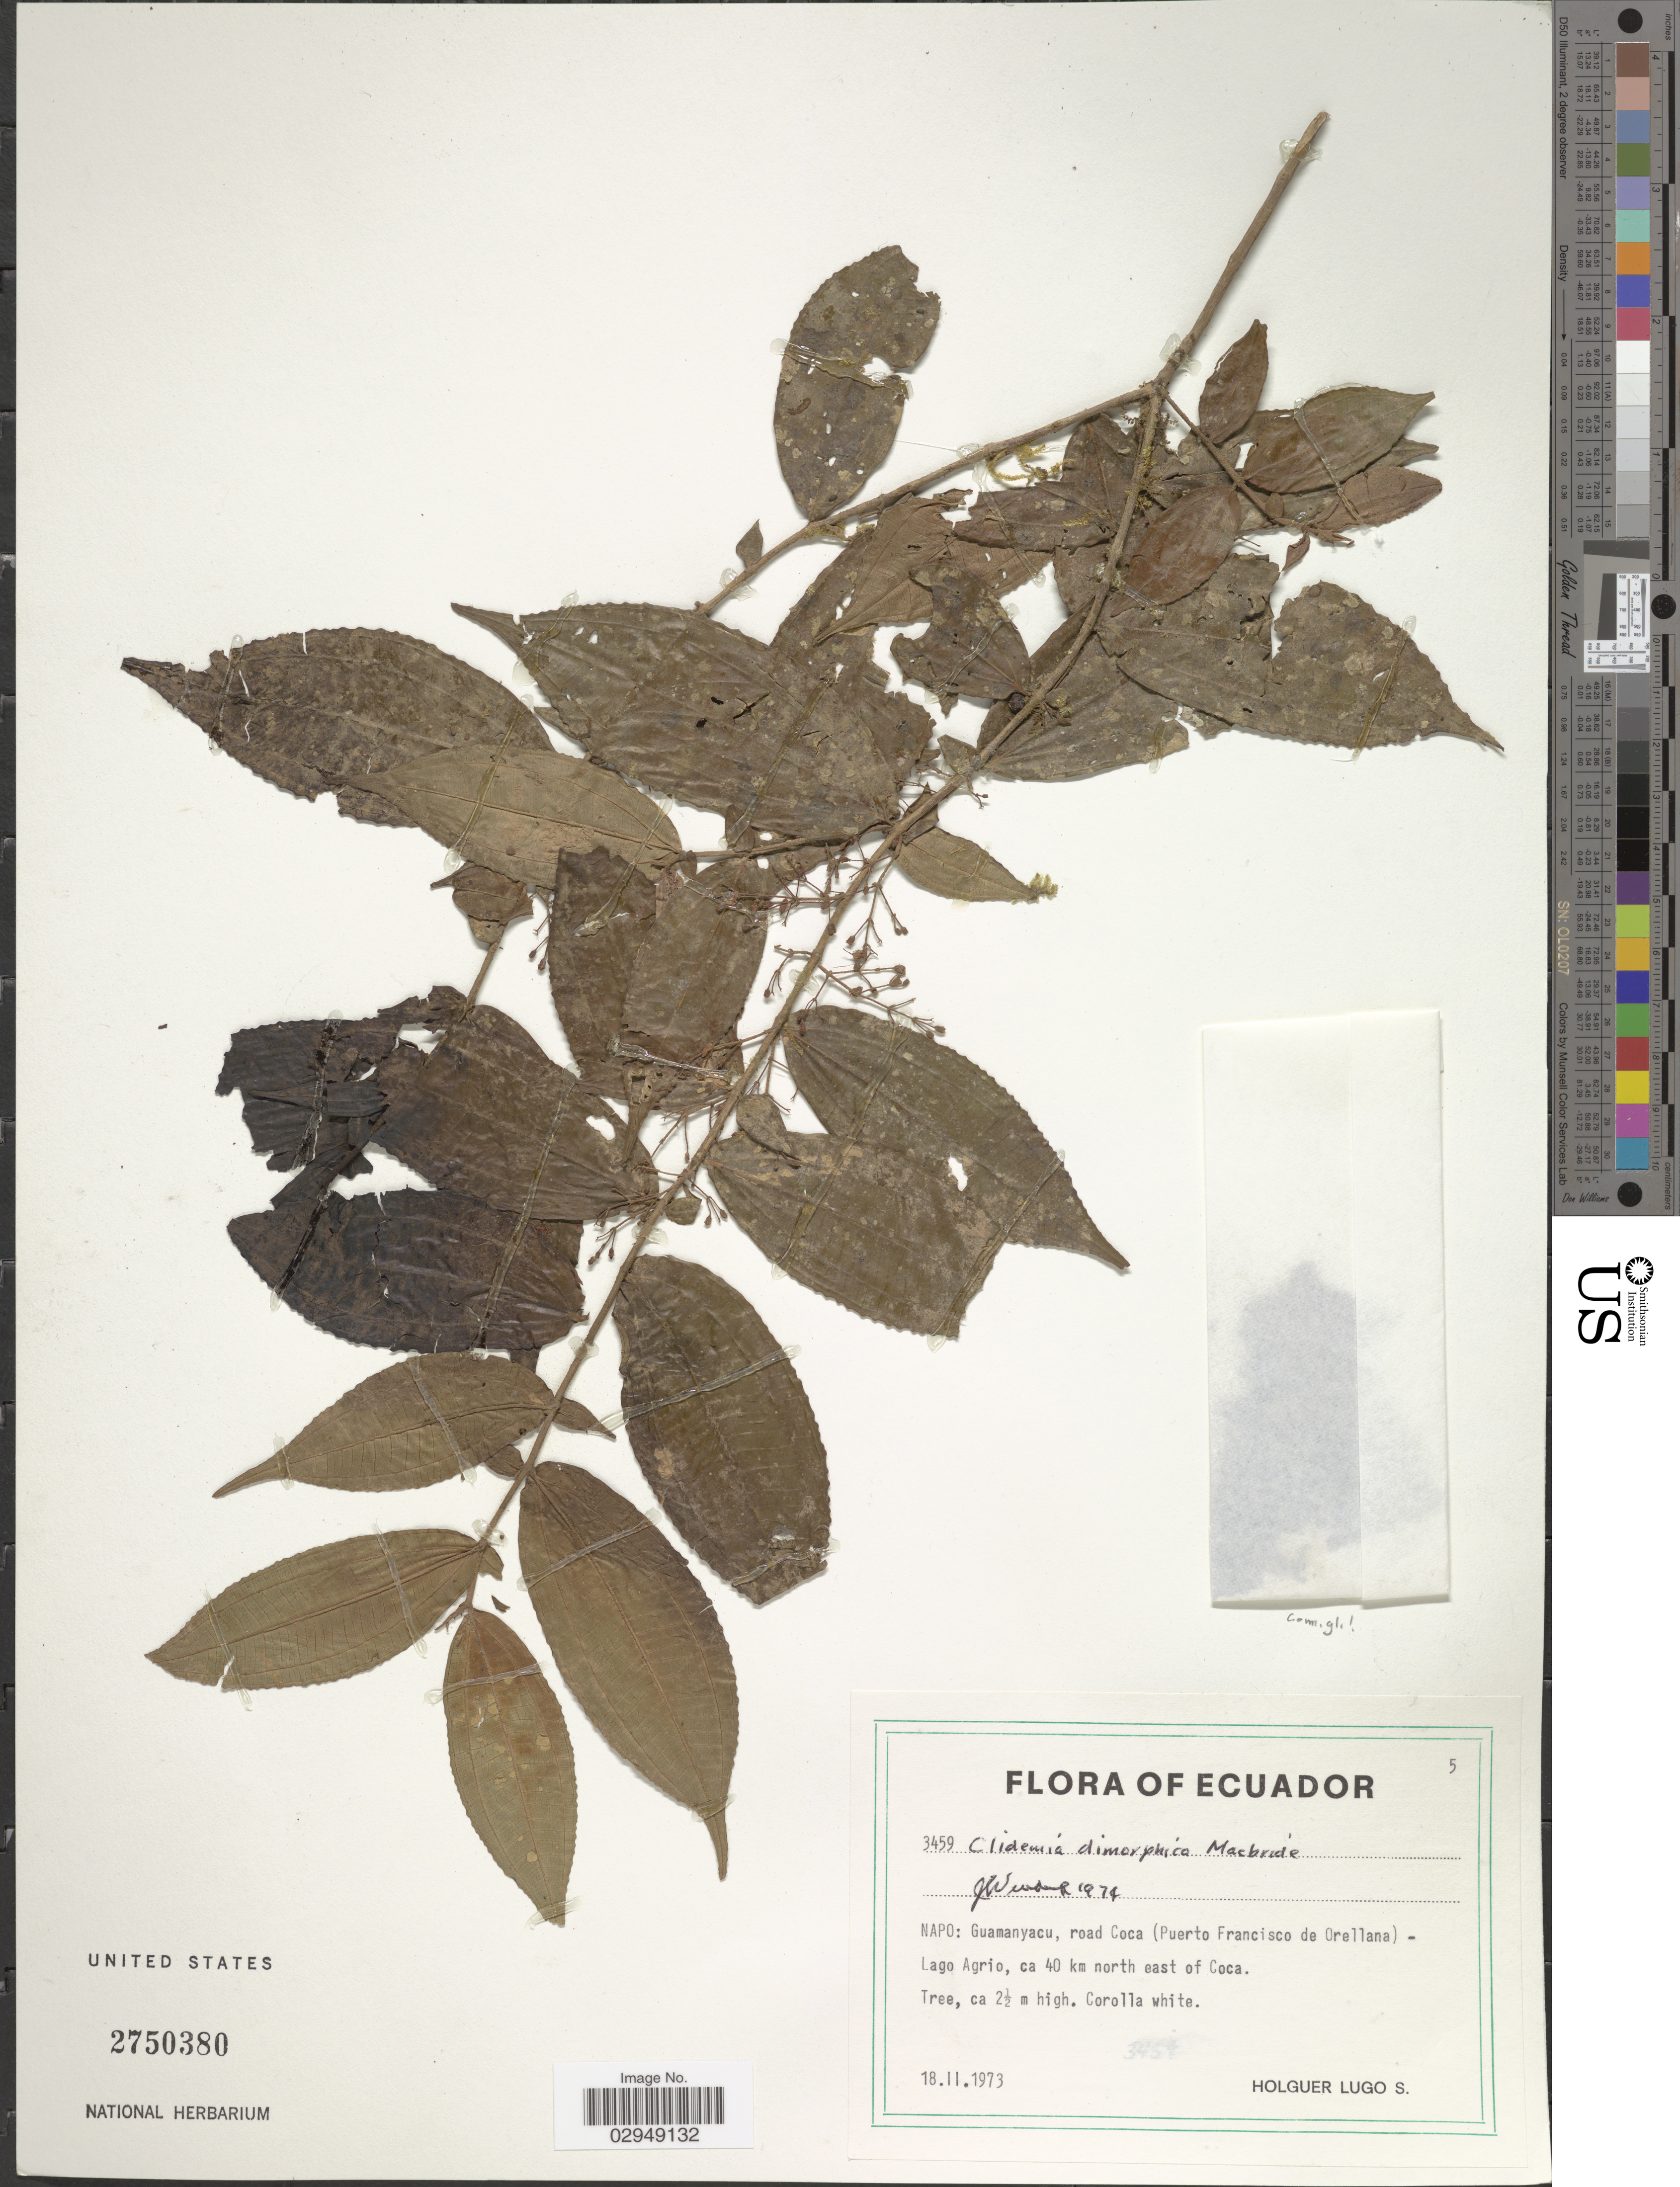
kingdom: Plantae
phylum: Tracheophyta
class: Magnoliopsida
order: Myrtales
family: Melastomataceae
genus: Clidemia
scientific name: Clidemia dimorphica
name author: J.F. Macbr.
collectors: H. Lugo S.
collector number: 3459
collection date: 1973-02-18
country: Ecuador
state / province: Napo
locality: Guamanyacu, road Coca (Puerto Francisco de Orellana)- Lago Agrio, ca 40 km north east of Coca.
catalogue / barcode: US 2750380